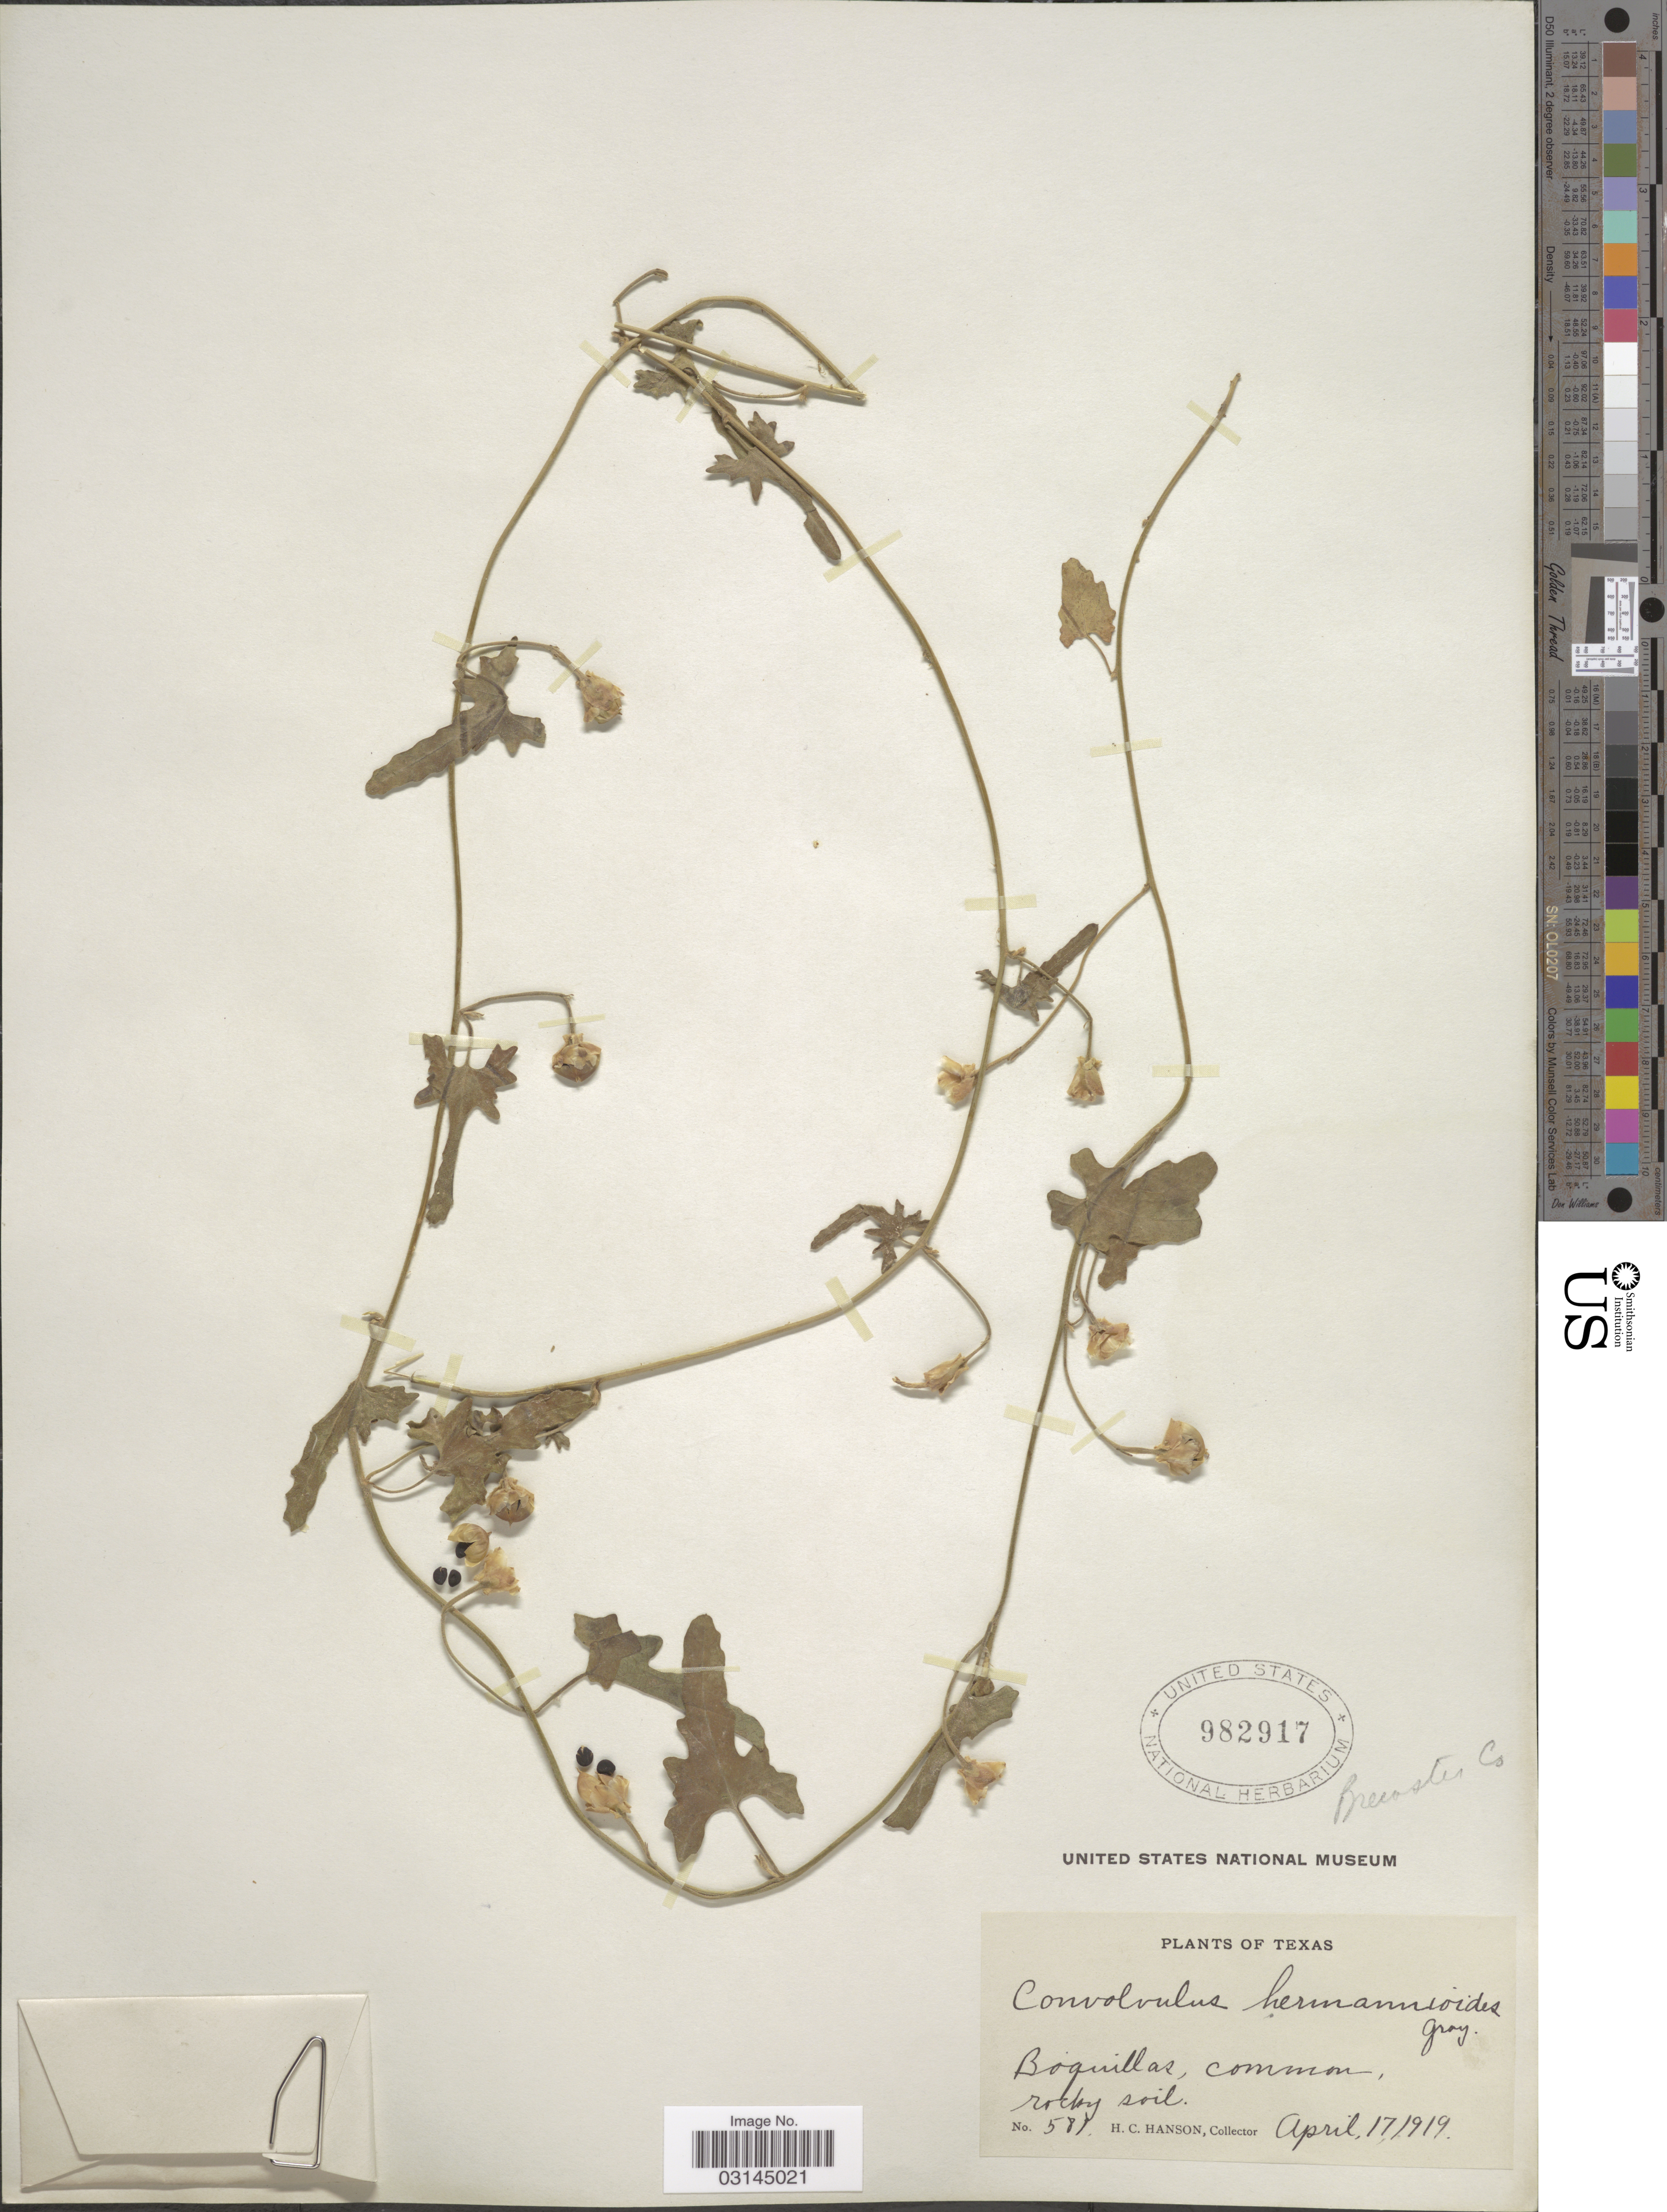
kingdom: Plantae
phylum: Tracheophyta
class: Magnoliopsida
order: Solanales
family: Convolvulaceae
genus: Convolvulus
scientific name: Convolvulus incanus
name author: Vahl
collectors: H. Hanson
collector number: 581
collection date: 1919-04-17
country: United States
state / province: Texas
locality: Boquillas, common, rocky soil. Brewster Co.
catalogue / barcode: US 982917